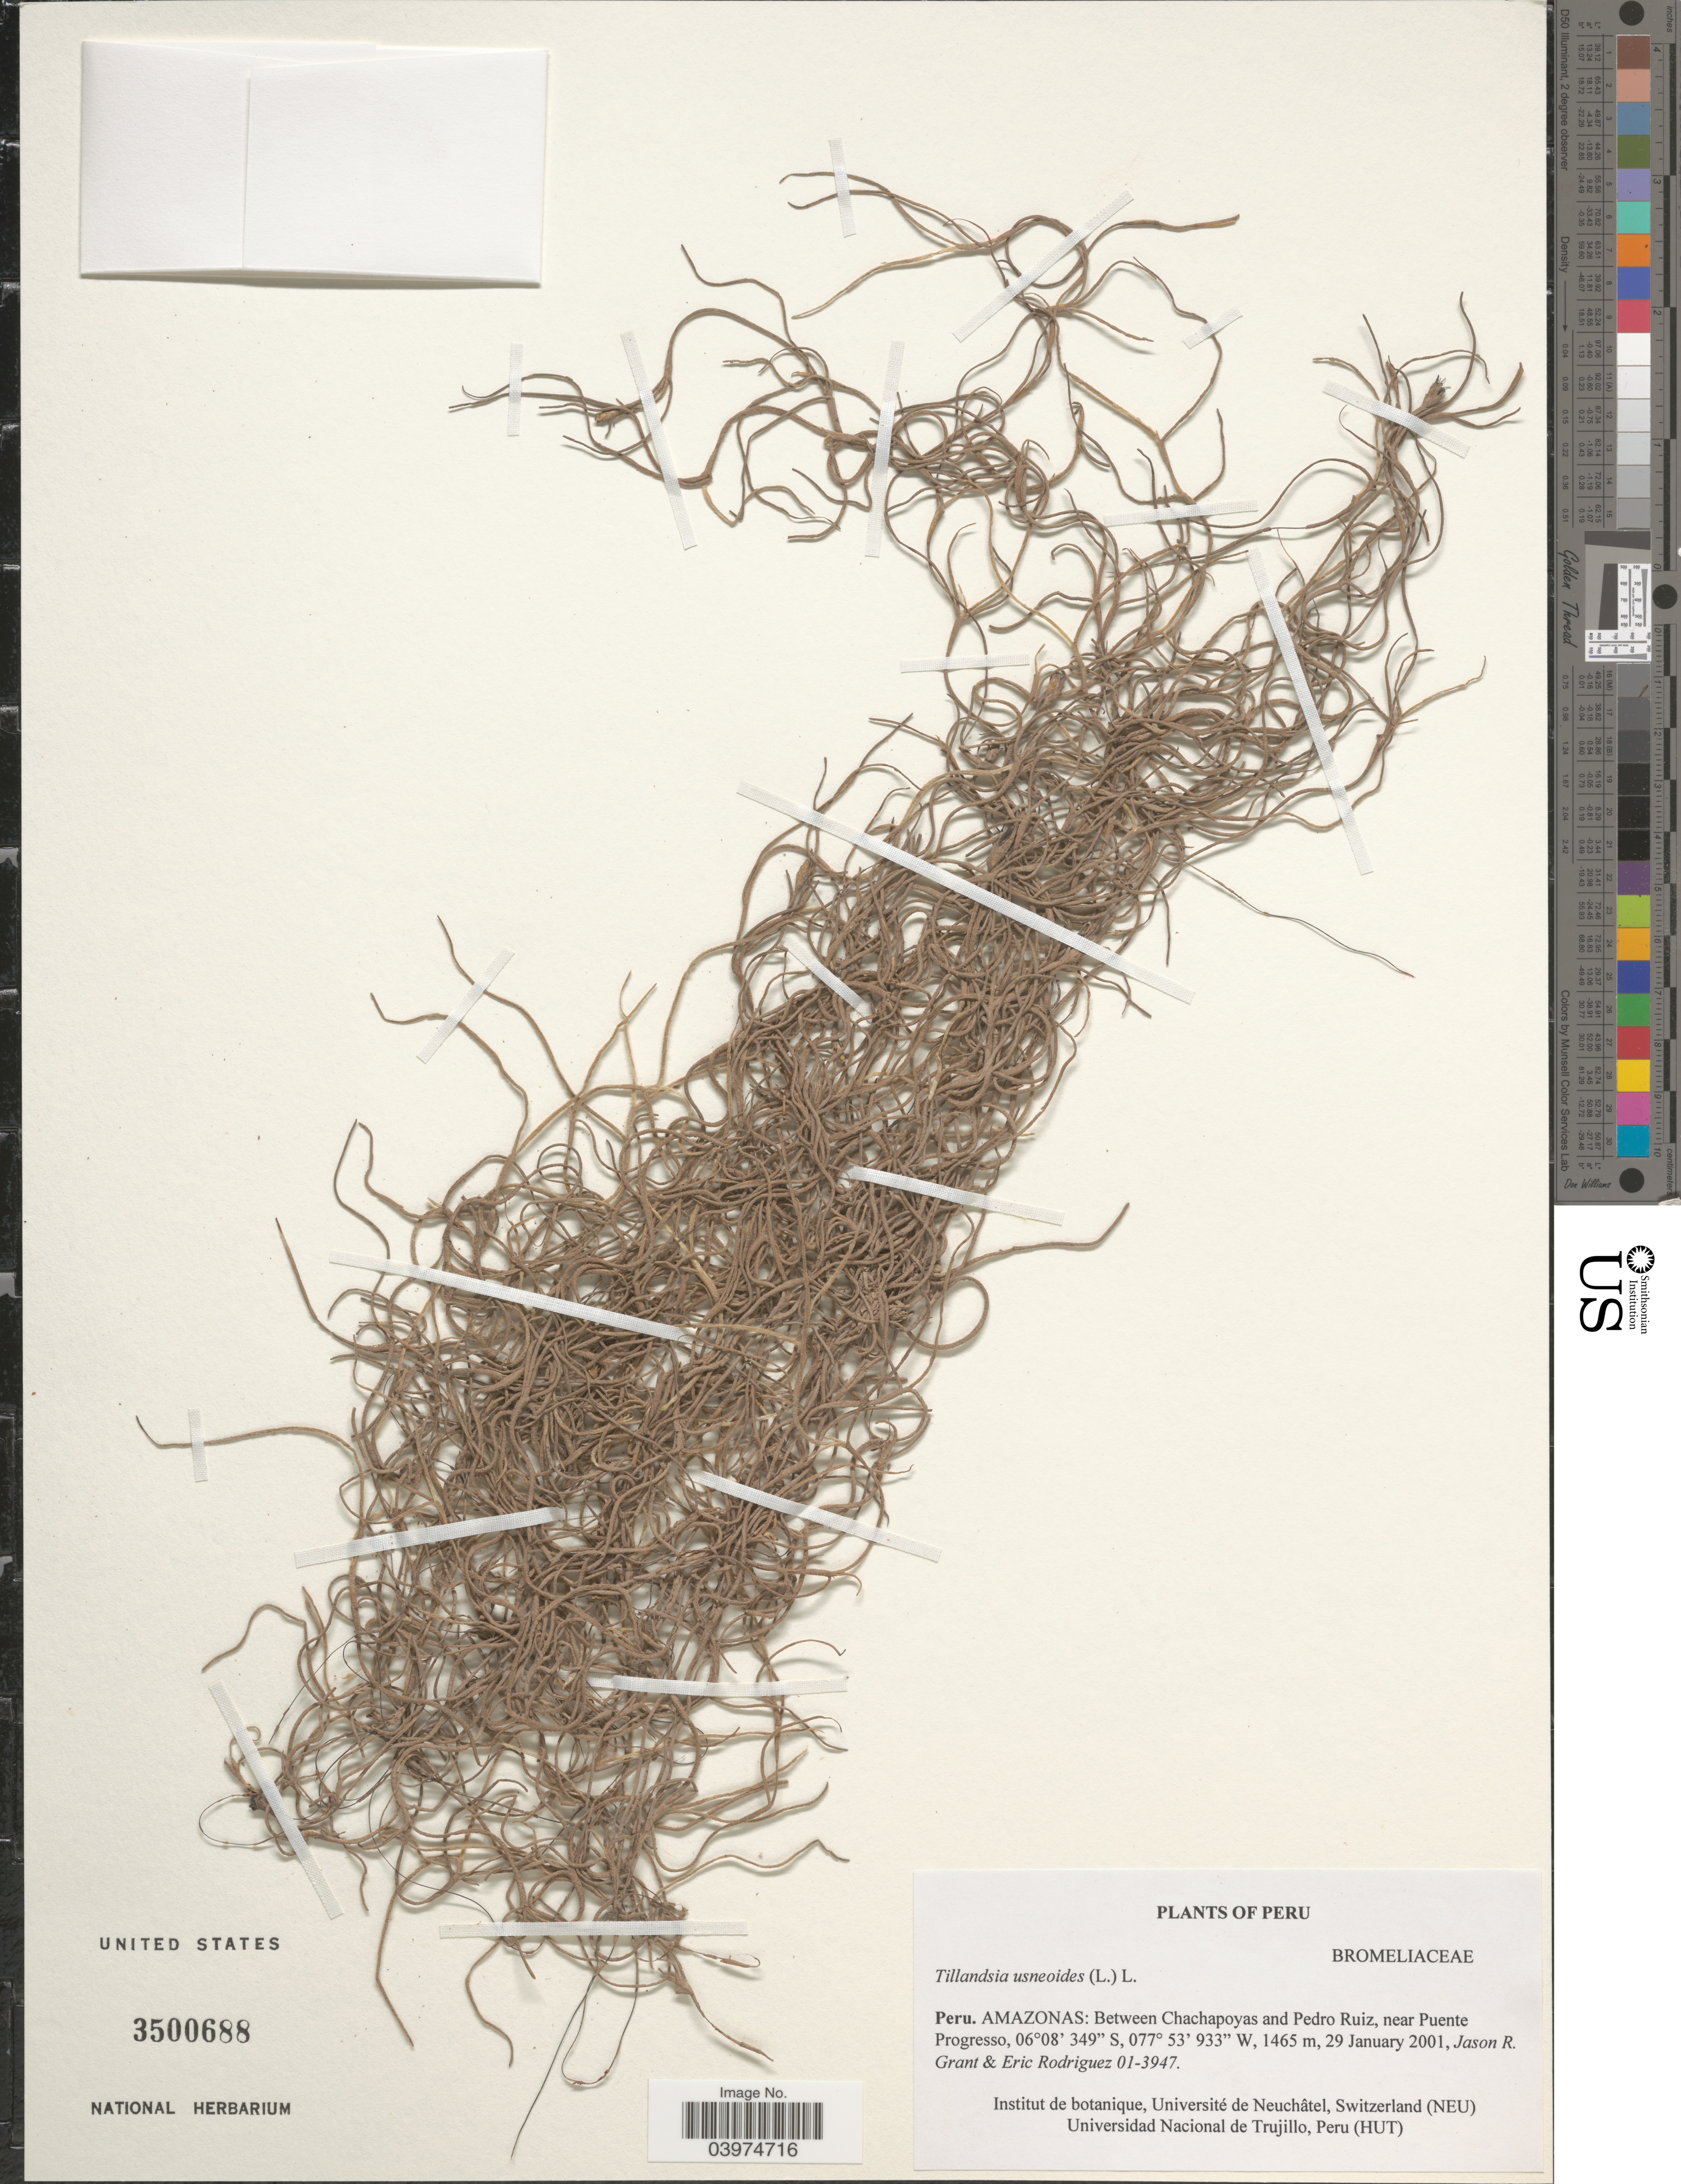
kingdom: Plantae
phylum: Tracheophyta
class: Liliopsida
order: Poales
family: Bromeliaceae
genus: Tillandsia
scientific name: Tillandsia usneoides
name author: (L.) L.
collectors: J. R. Grant & E. Rodriguez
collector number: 01-3947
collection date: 2001-01-29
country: Peru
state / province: Amazonas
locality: Between Chachapoyas and Pedro Ruiz, near Puente Progresso.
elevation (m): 1465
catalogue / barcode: US 3500688